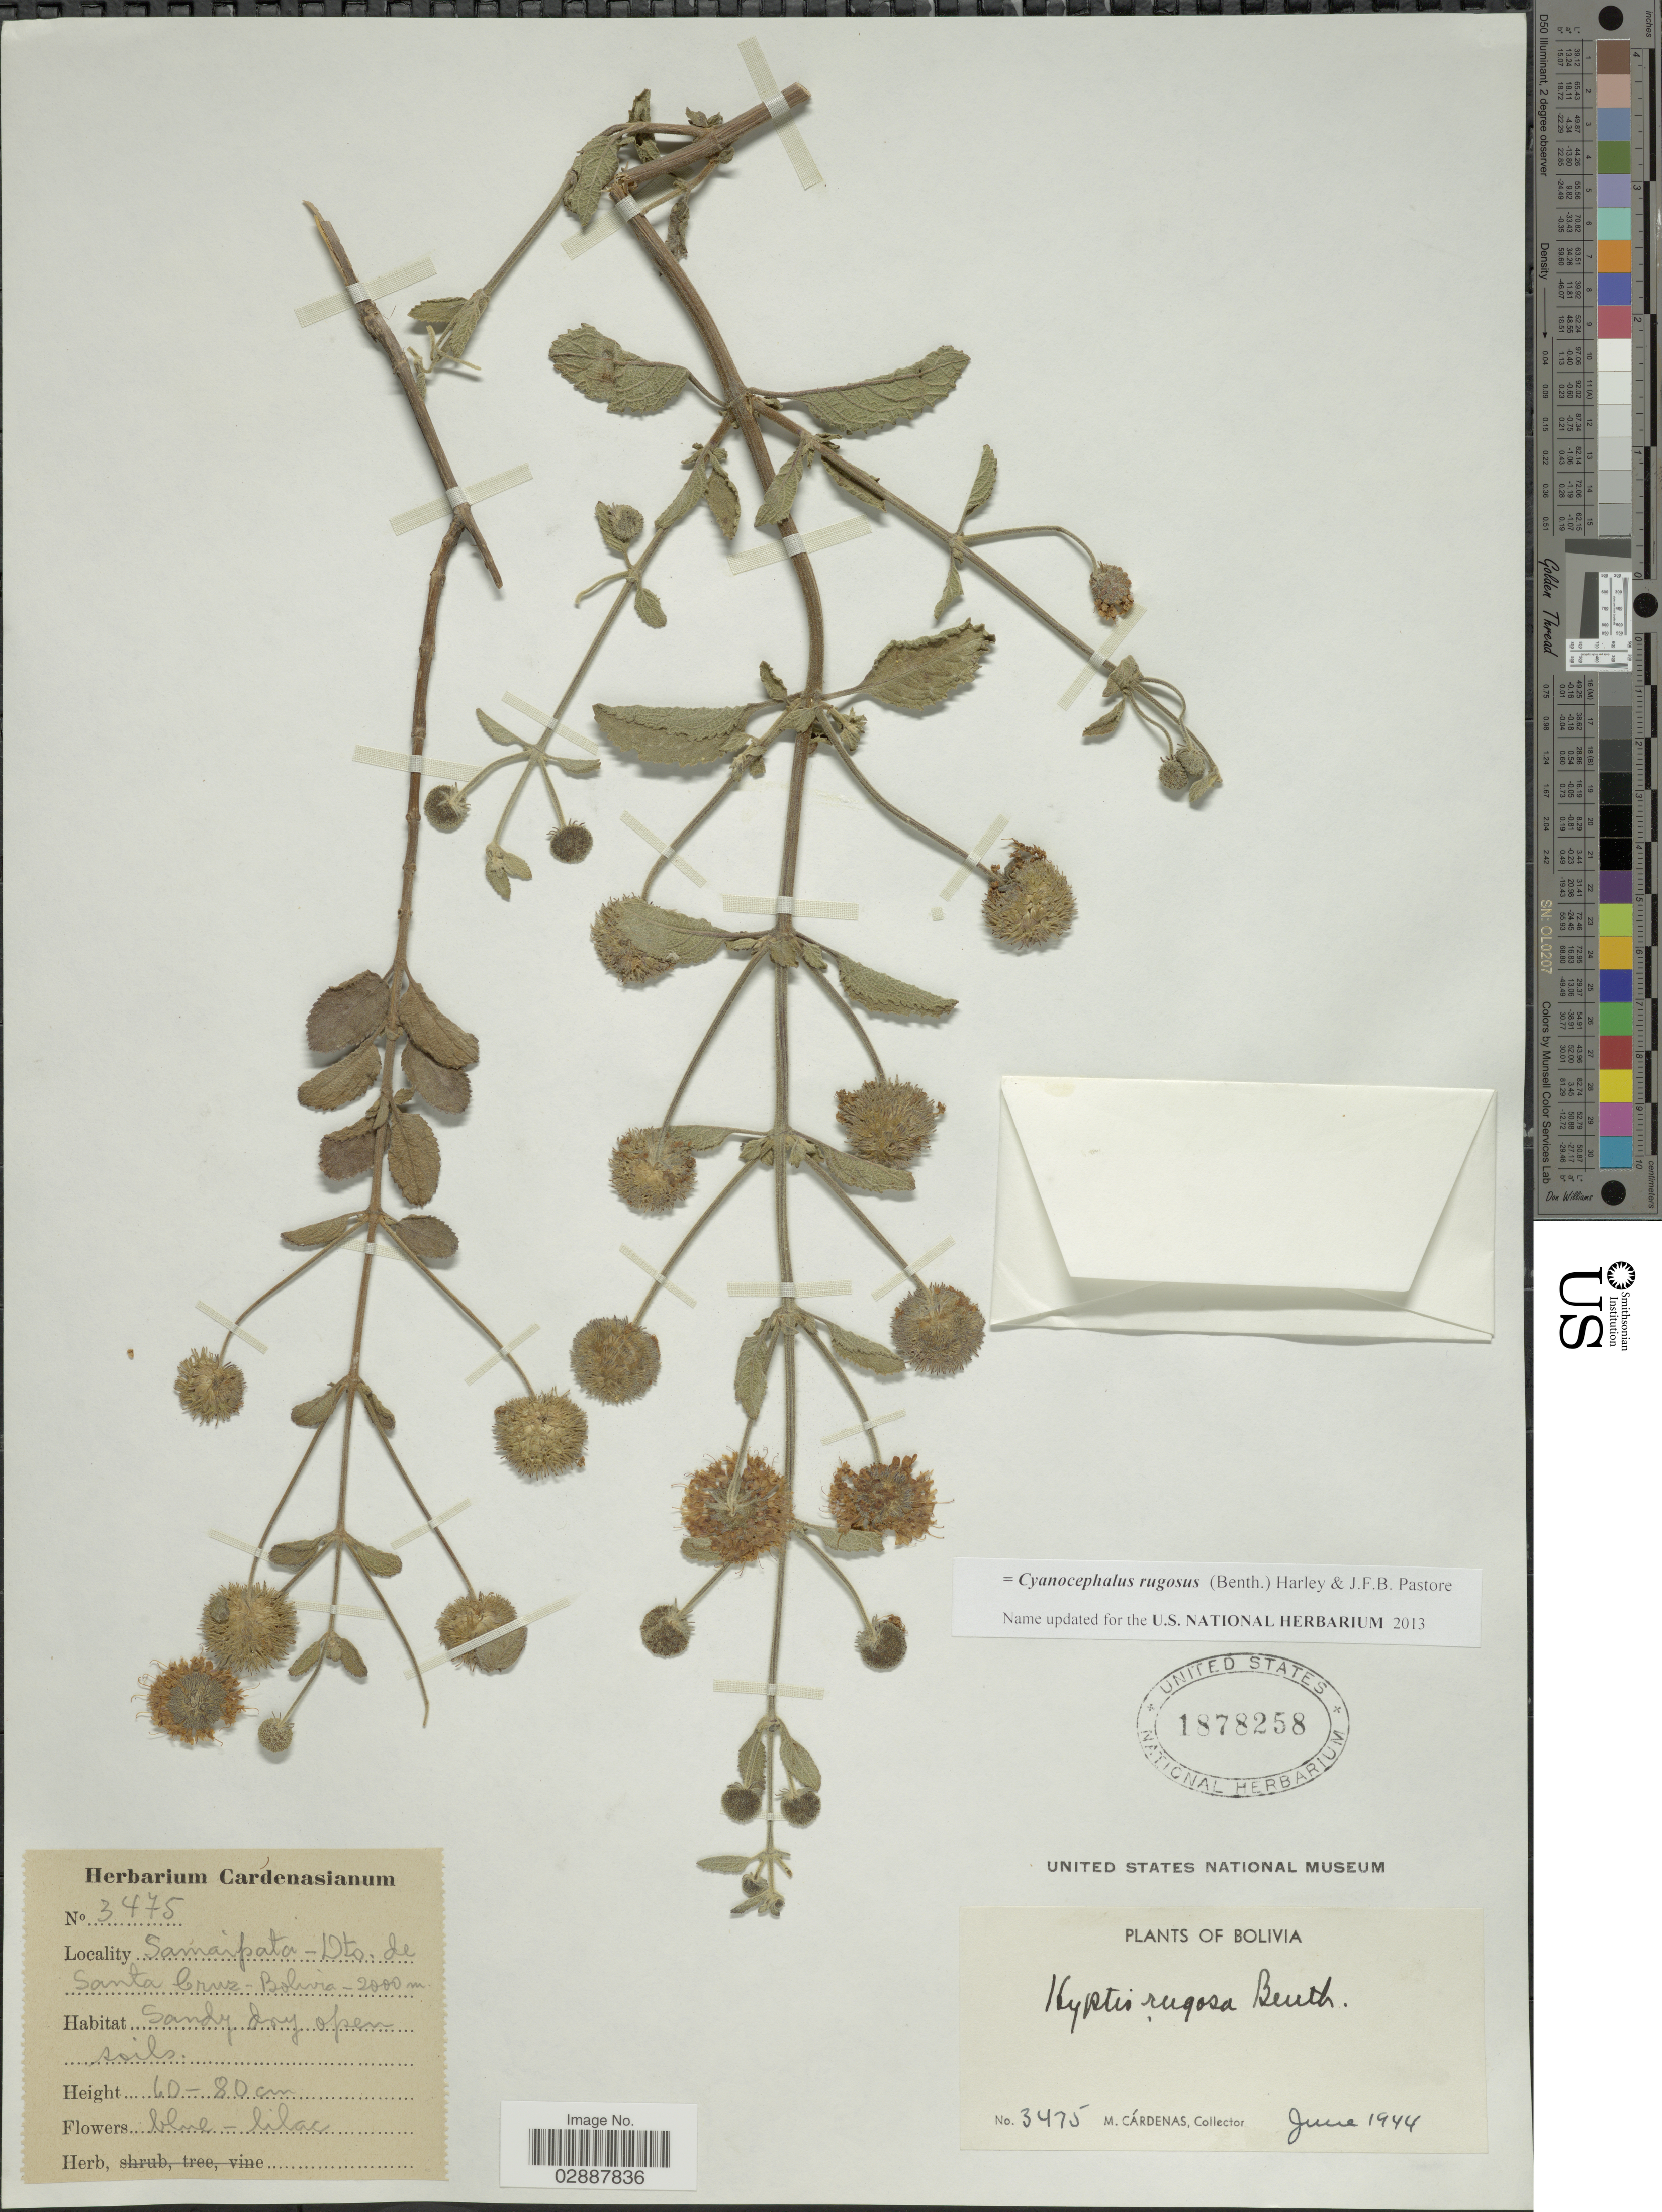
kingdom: Plantae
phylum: Tracheophyta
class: Magnoliopsida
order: Lamiales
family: Lamiaceae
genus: Cyanocephalus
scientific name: Cyanocephalus rugosus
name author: (Benth.) Harley & J.F.B. Pastore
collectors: M. Cárdenas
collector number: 3475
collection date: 1944-06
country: Bolivia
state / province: Santa Cruz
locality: Samaipata-Dto. de Santa Cruz.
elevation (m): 2000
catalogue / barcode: US 1878258